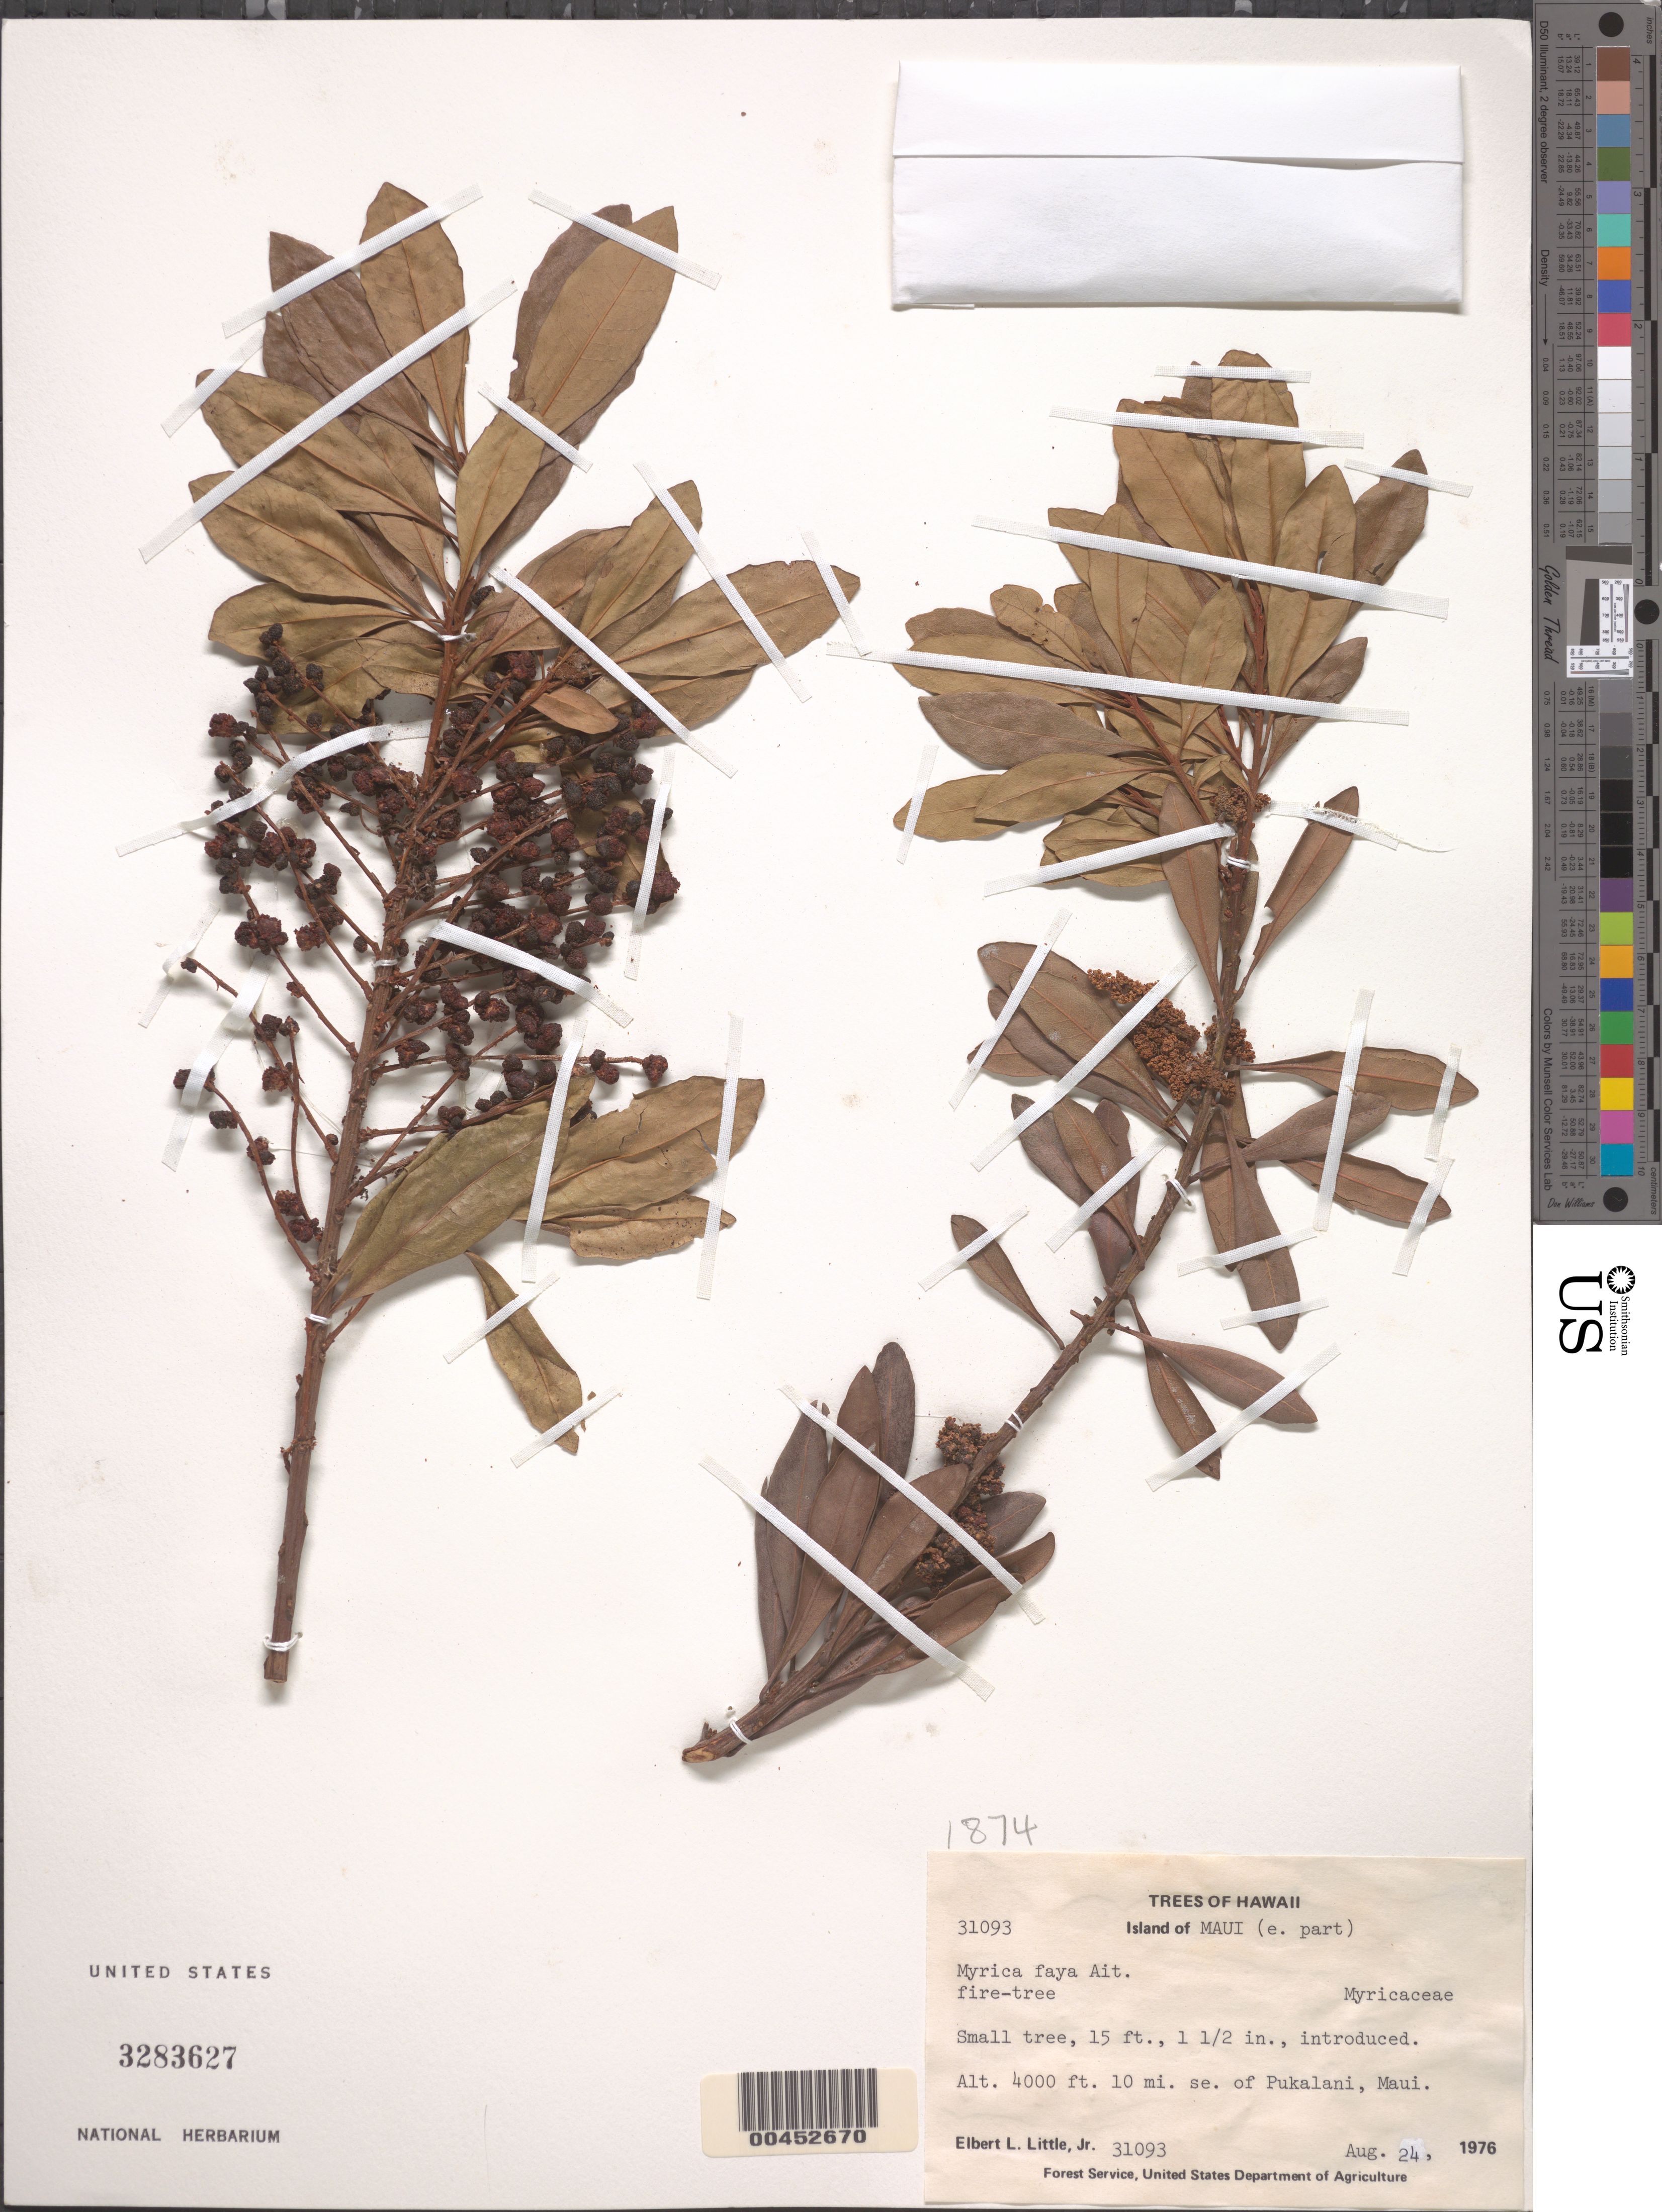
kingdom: Plantae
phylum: Tracheophyta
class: Magnoliopsida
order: Fagales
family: Myricaceae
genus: Morella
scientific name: Morella faya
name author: (Aiton) Wilbur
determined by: Wagner, W. L., (BOT), Smithsonian Institution - National Museum of Natural History (UNITED STATES)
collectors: E. L. Little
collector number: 31093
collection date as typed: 24 Aug 1976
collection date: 1976-08-24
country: United States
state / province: Hawaii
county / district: Maui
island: Maui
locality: E part of Maui, 10 mi SE of Pukalani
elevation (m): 1219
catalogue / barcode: US 3283627